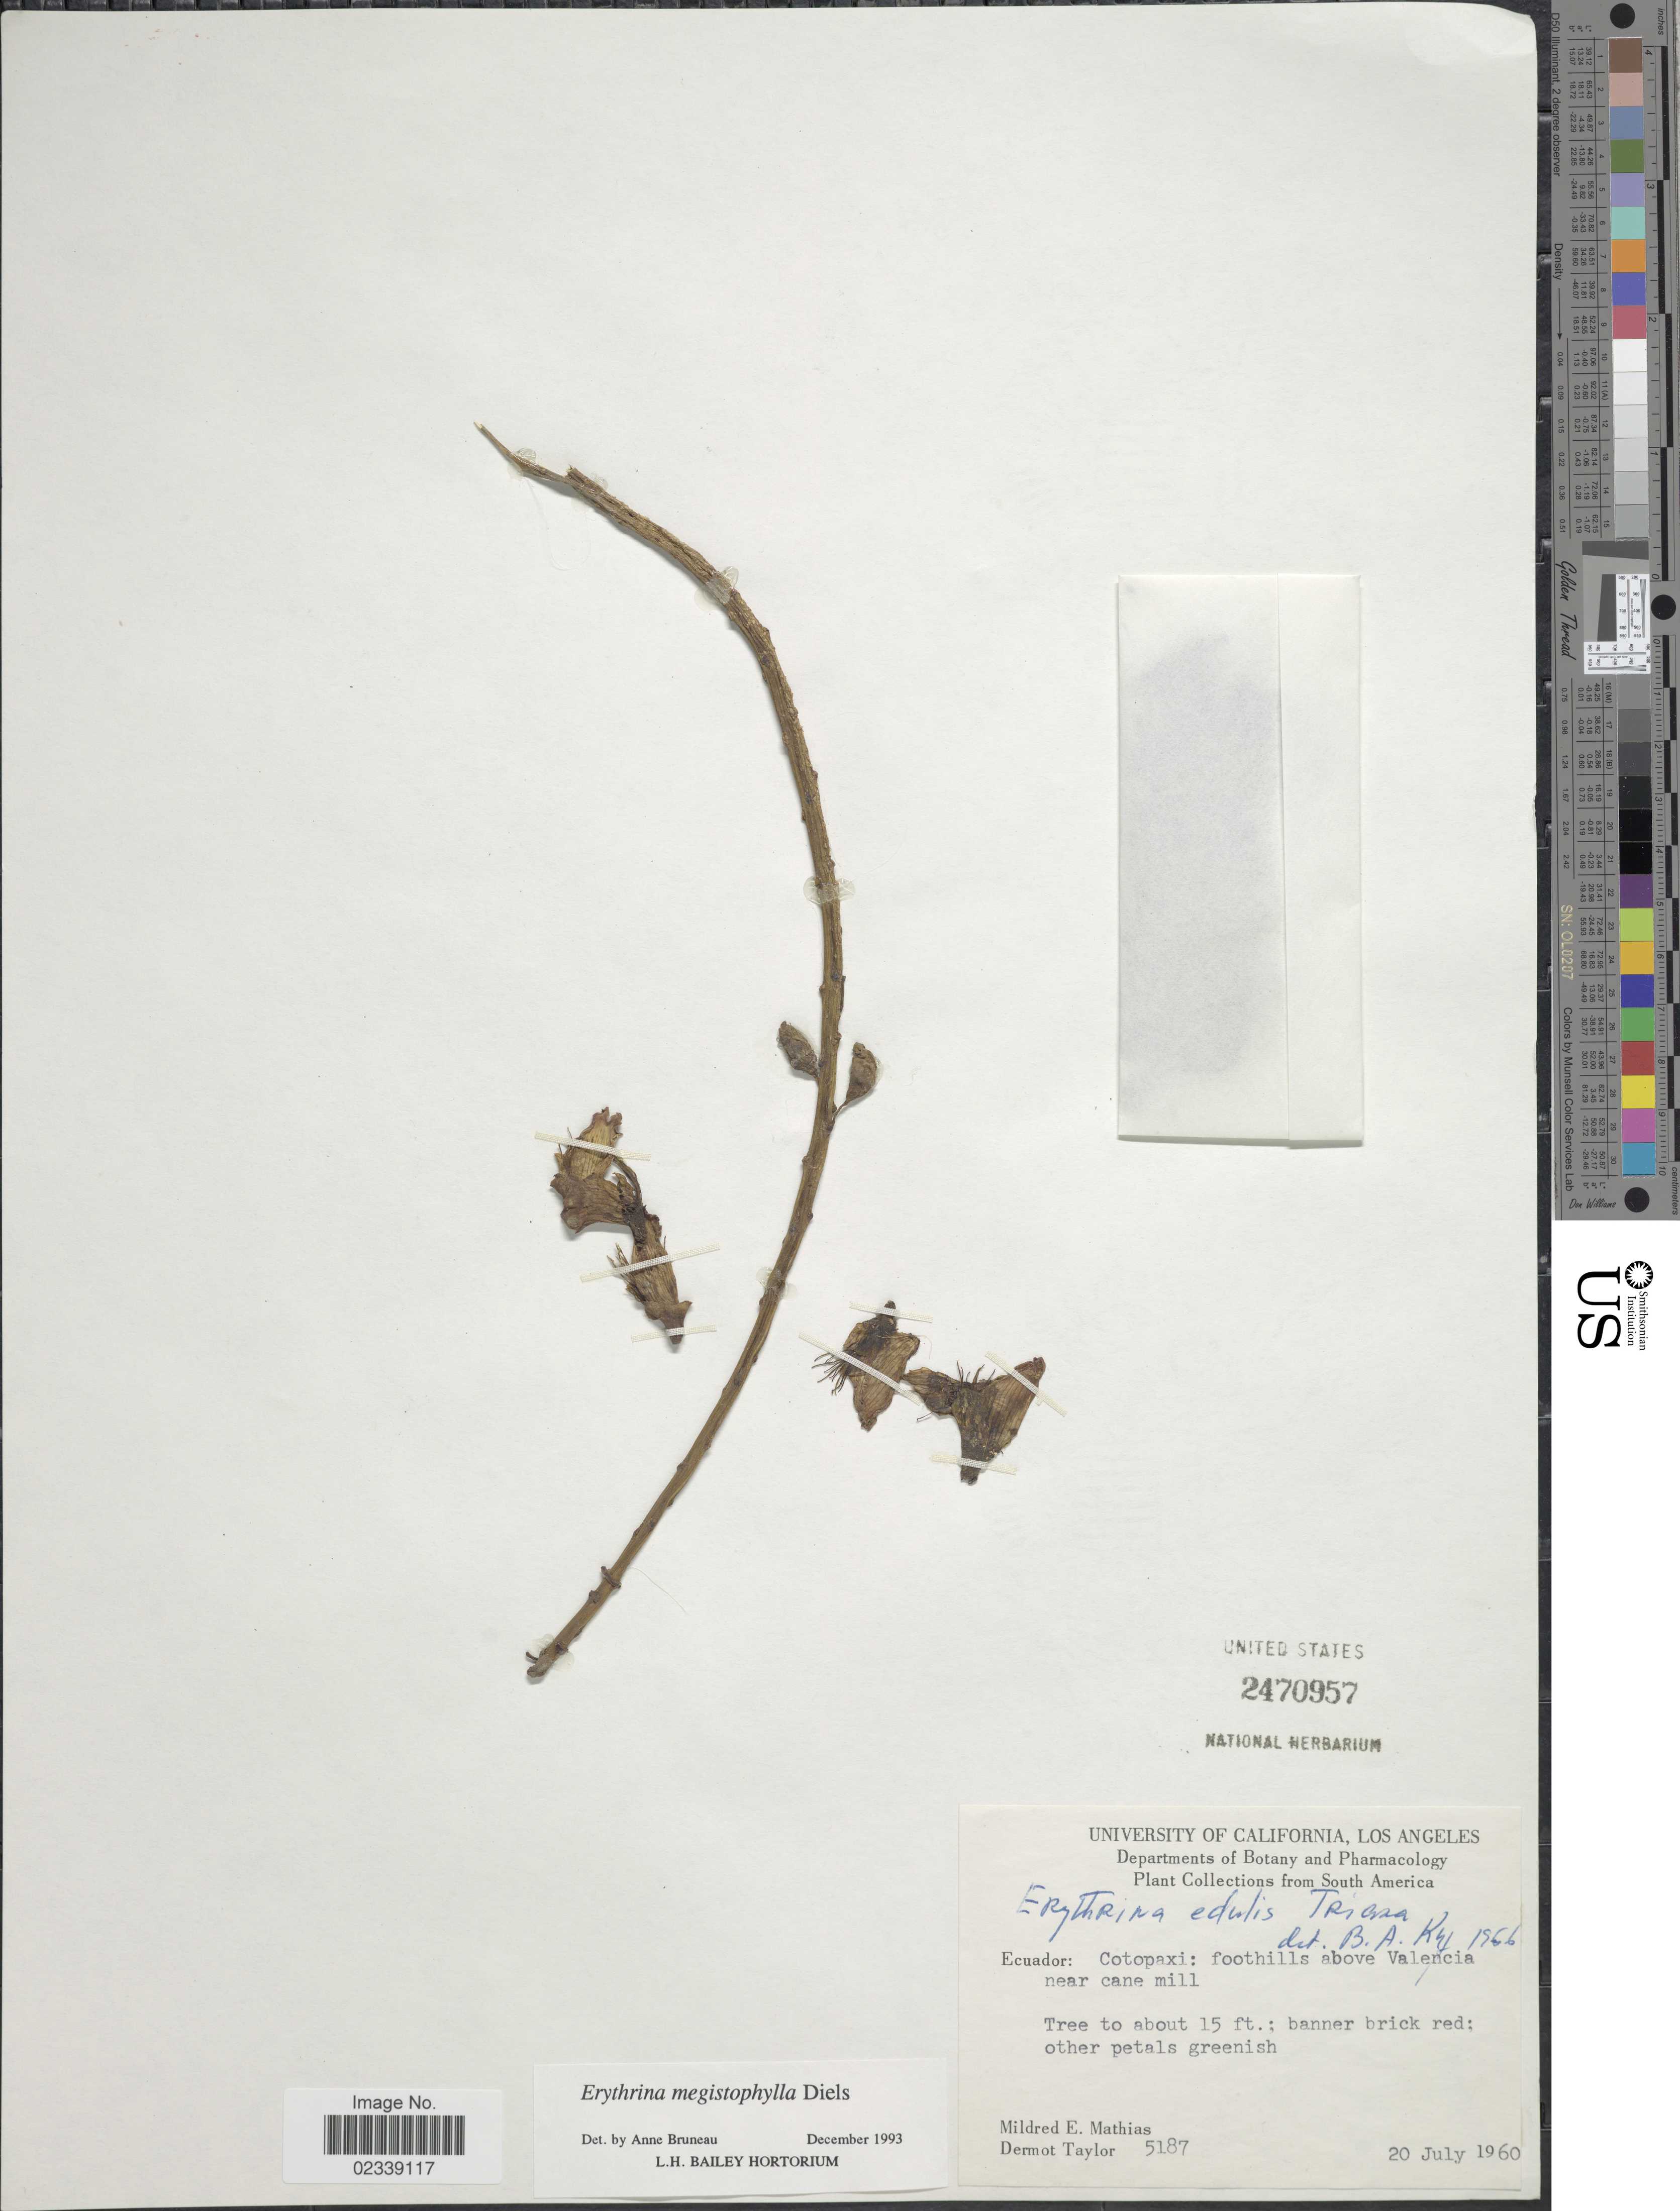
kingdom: Plantae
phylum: Tracheophyta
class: Magnoliopsida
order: Fabales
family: Fabaceae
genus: Erythrina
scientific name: Erythrina megistophylla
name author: Diels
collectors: M. E. Mathias & D. Taylor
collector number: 5187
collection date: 1960-07-20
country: Ecuador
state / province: Cotopaxi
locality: Foothills above Valencia near cane mill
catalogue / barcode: US 2470957